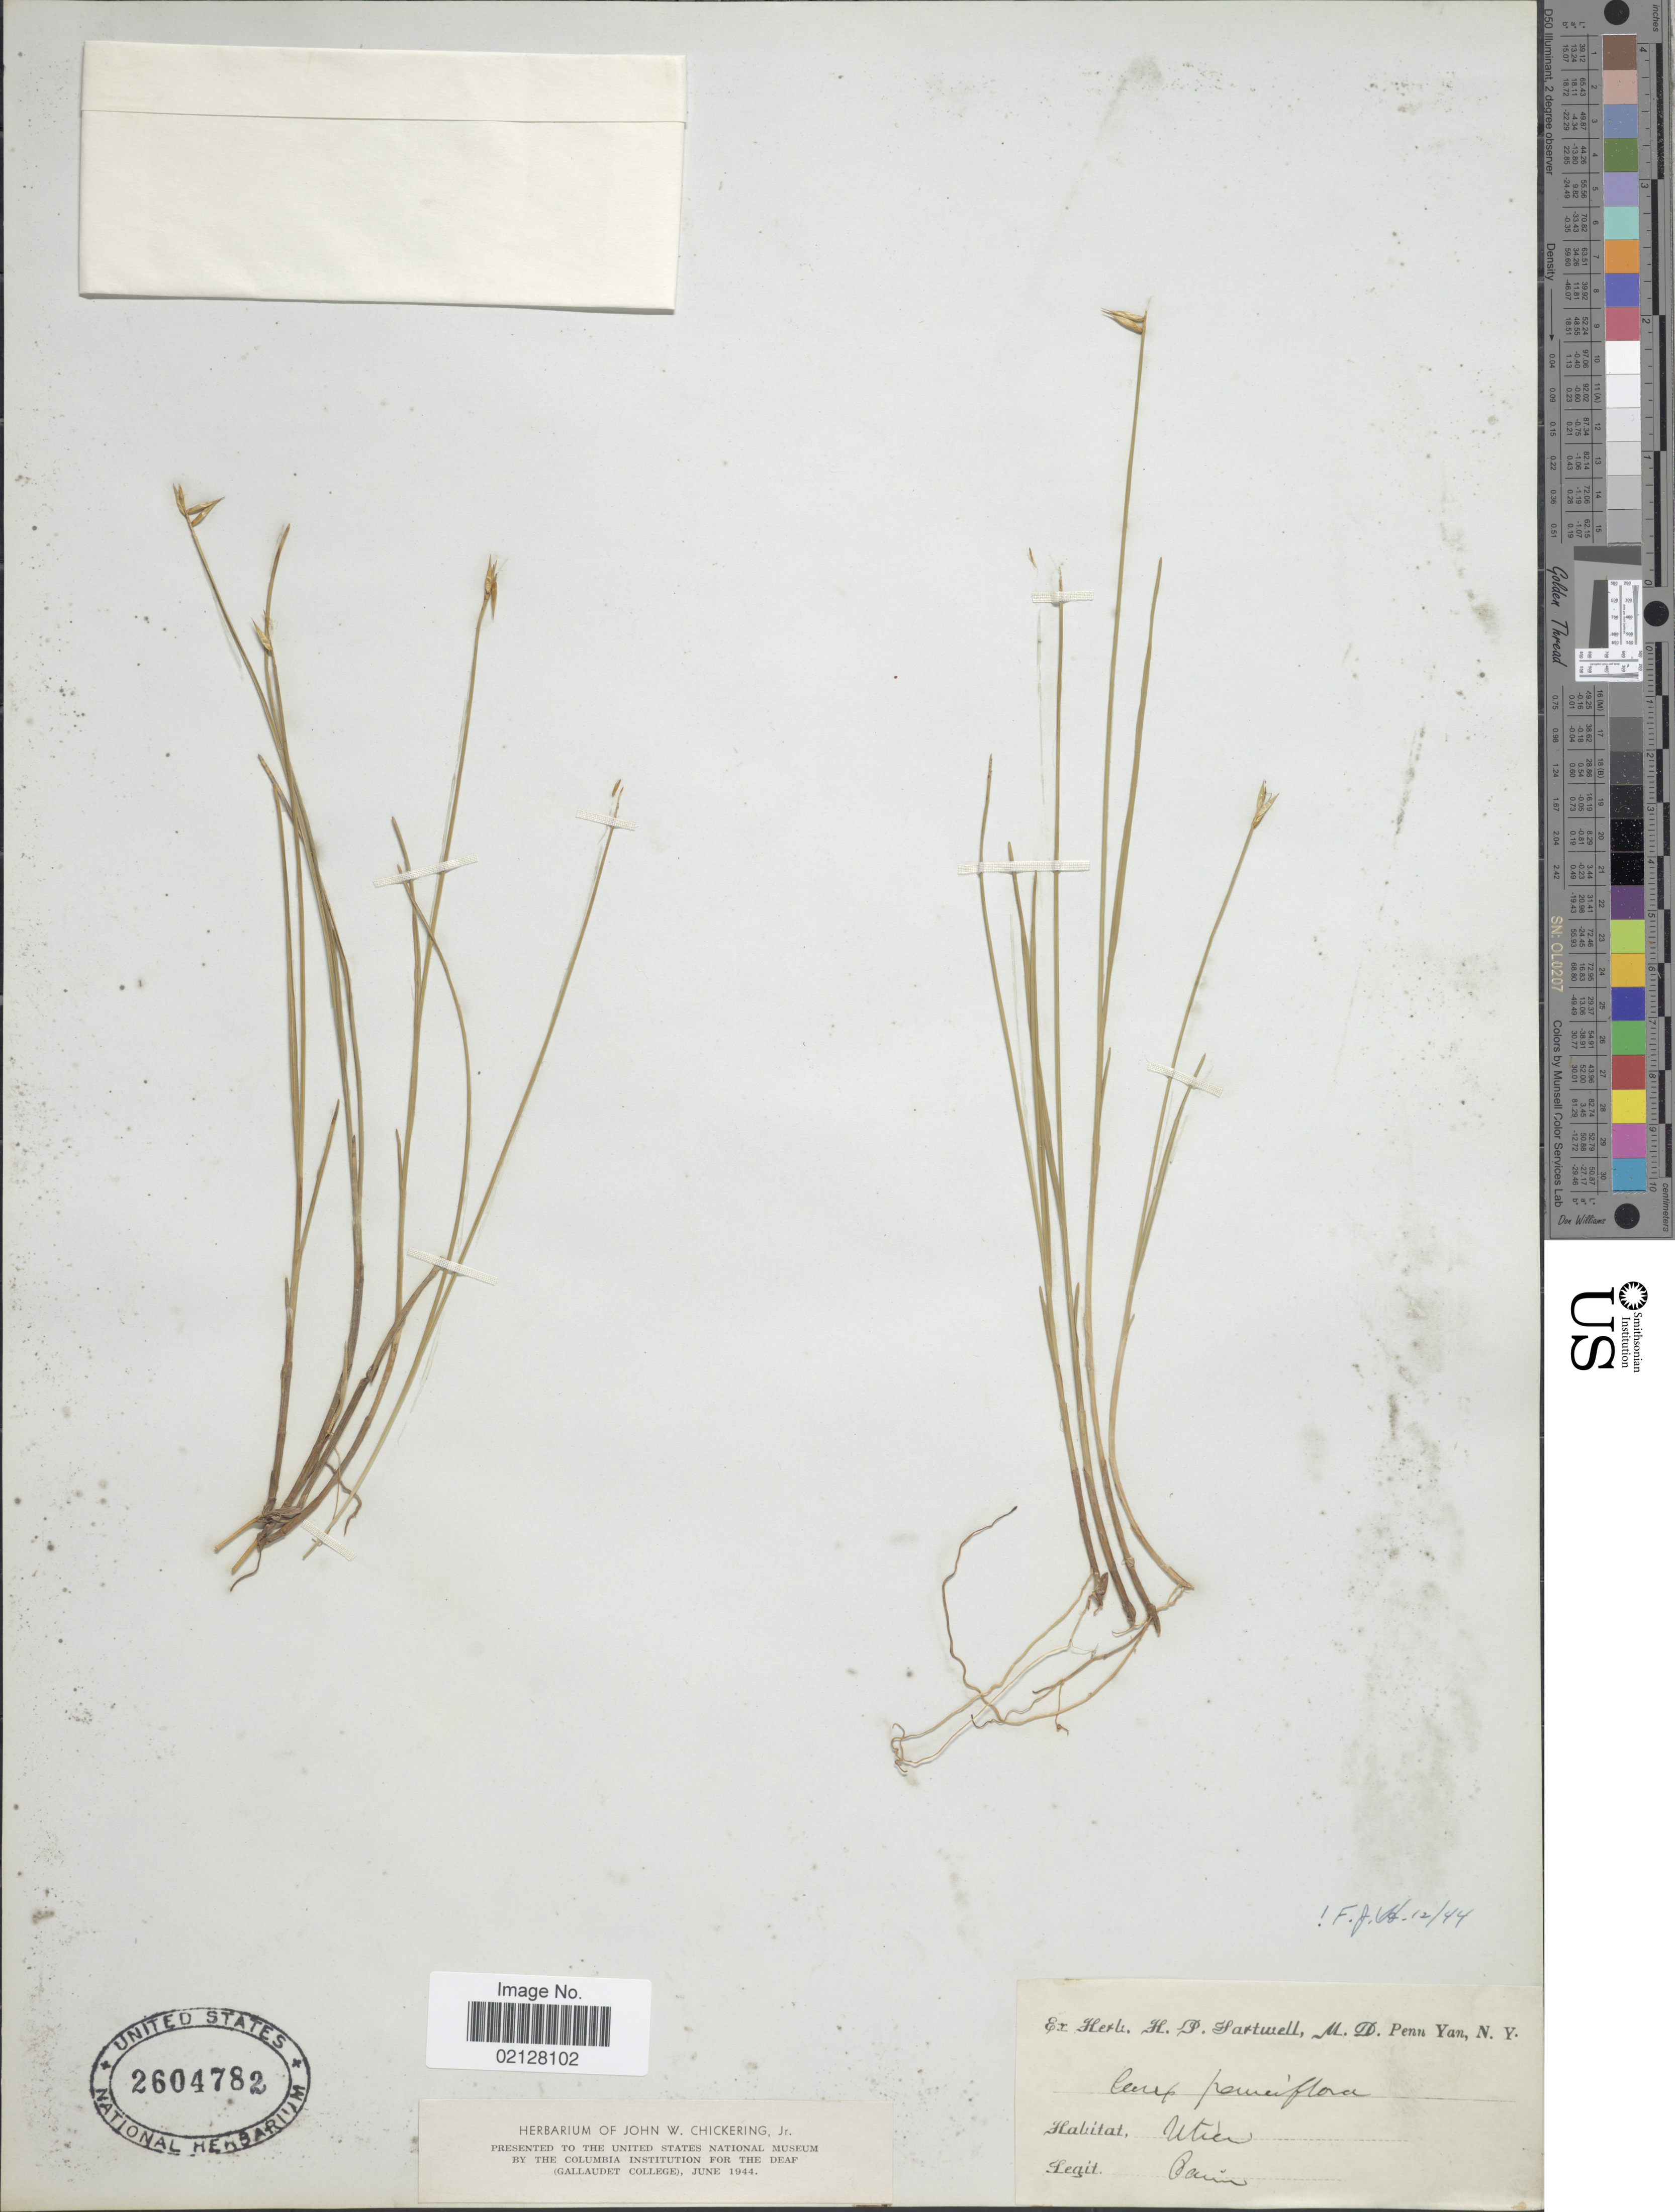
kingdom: Plantae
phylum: Tracheophyta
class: Liliopsida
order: Poales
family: Cyperaceae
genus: Carex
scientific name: Carex pauciflora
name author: Lightf.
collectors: -. Paine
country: United States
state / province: New York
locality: Utica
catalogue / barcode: US 2604782